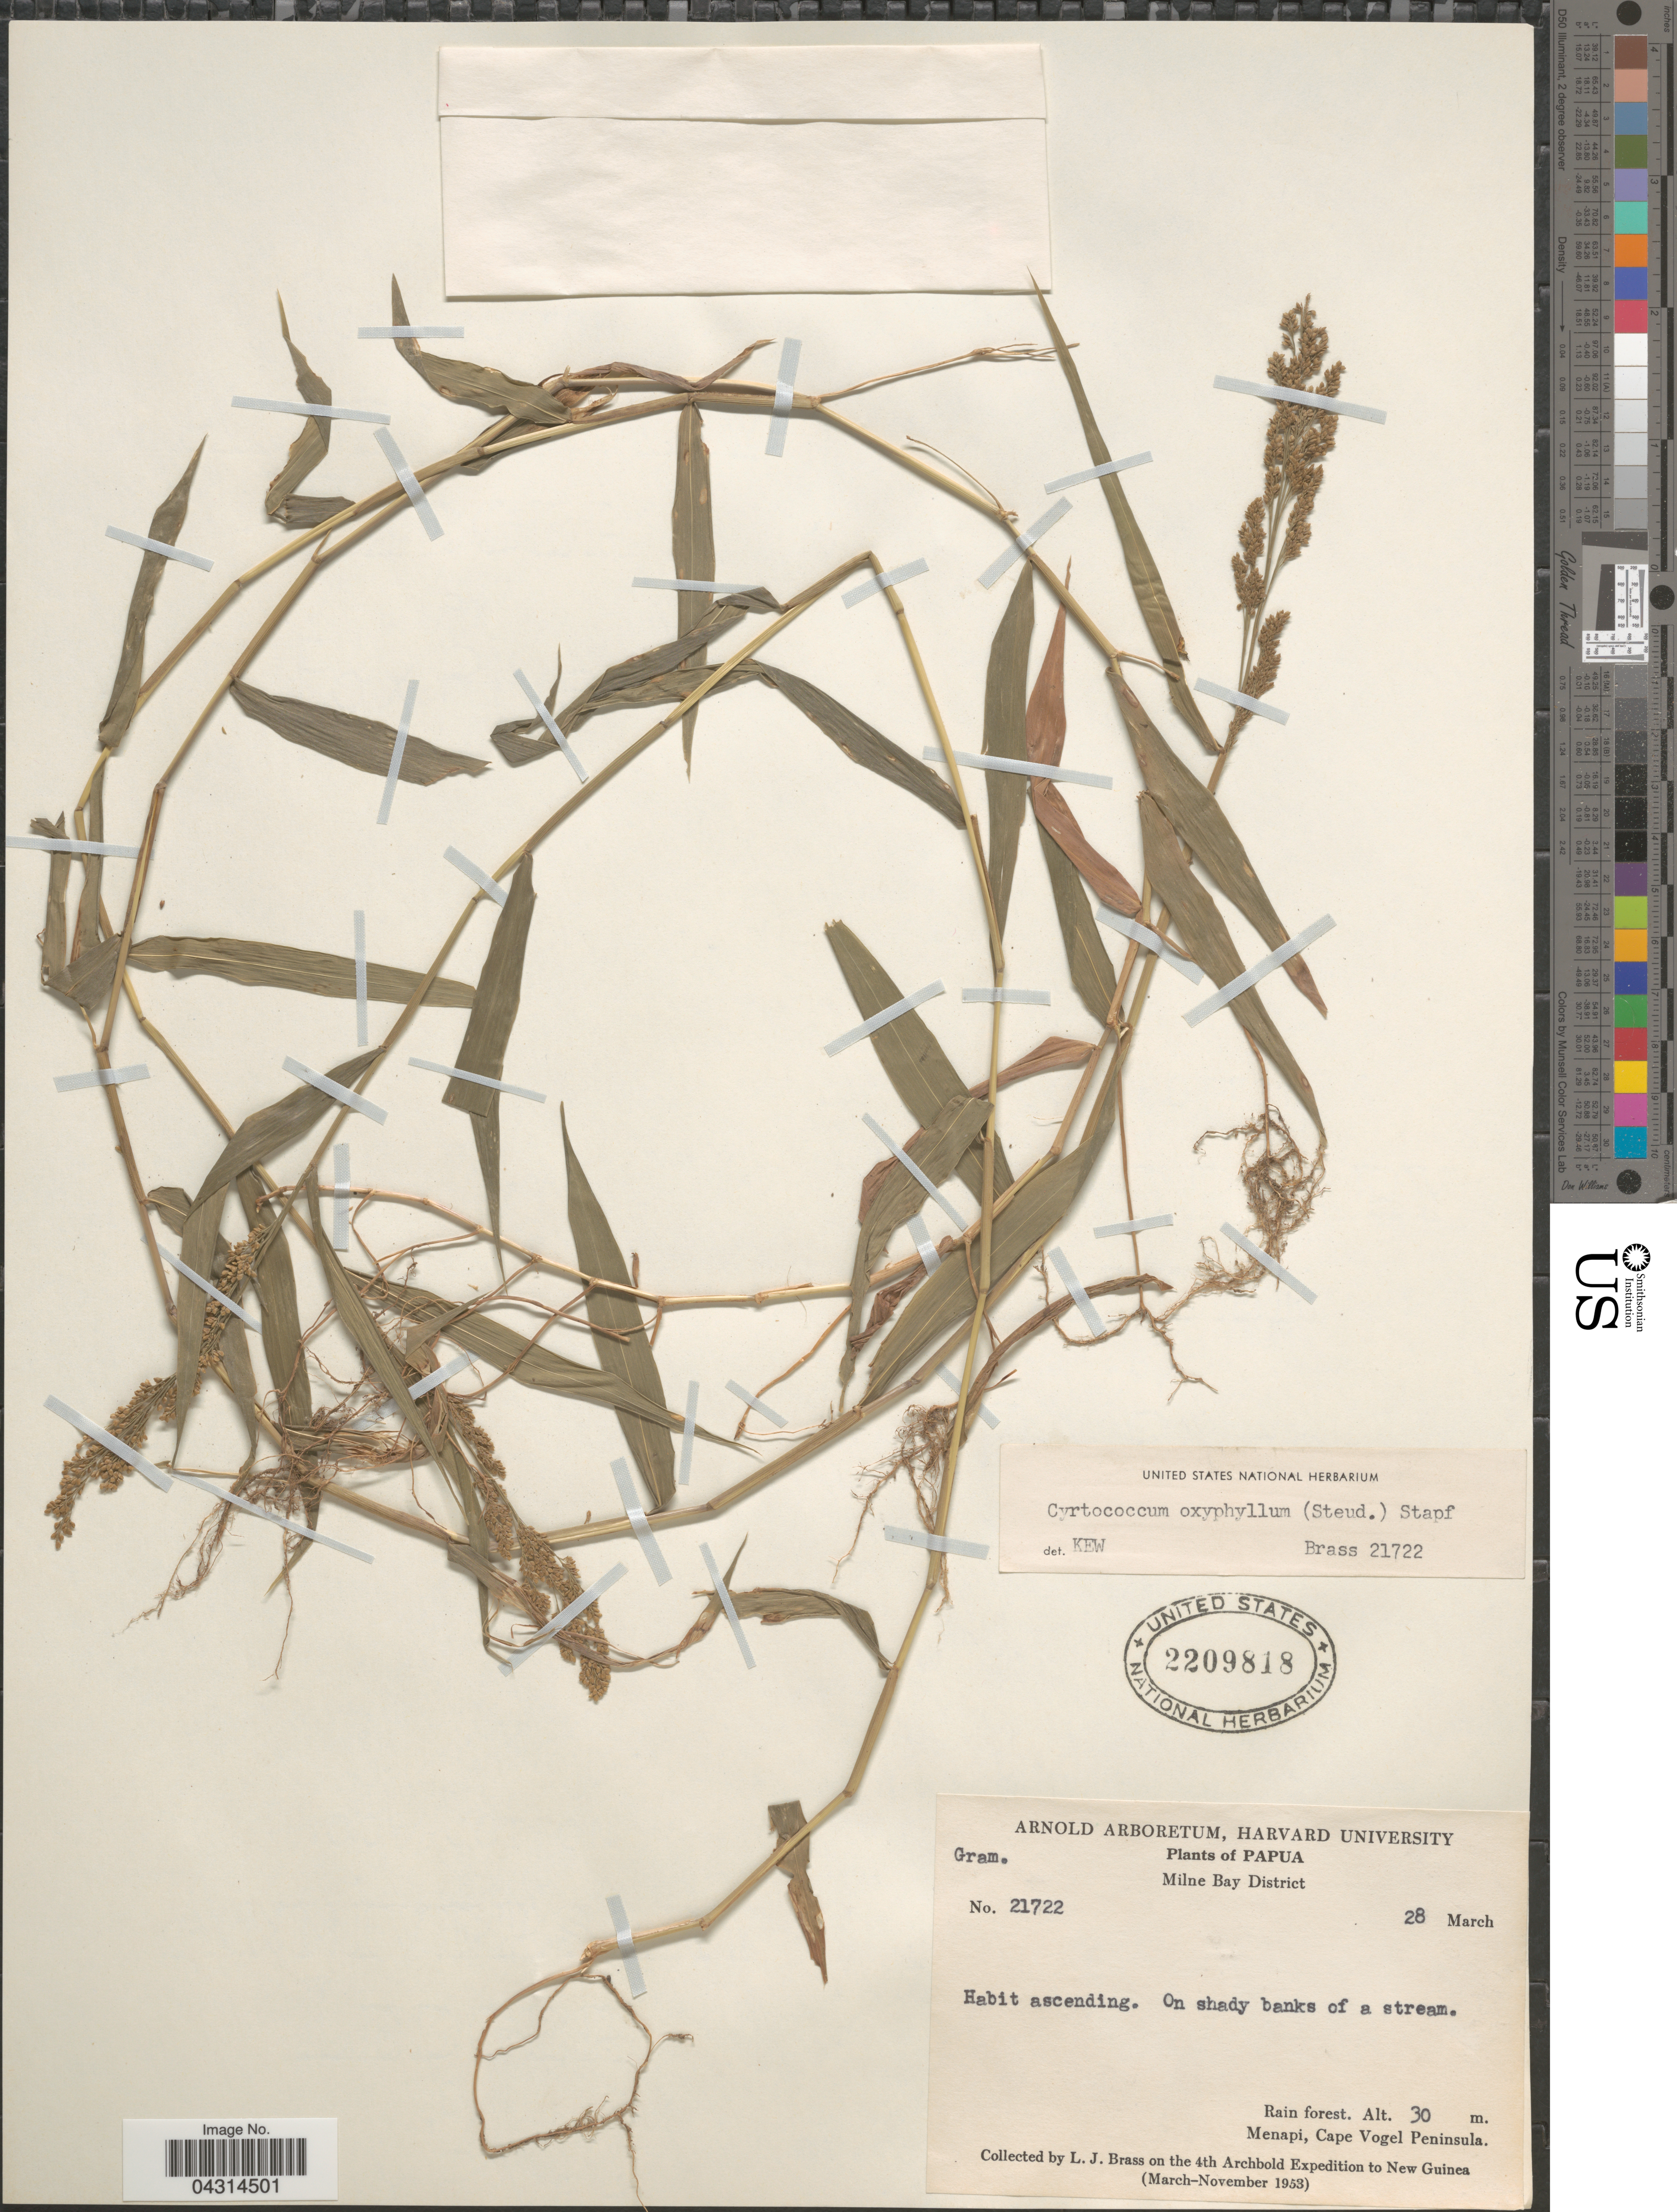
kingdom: Plantae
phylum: Tracheophyta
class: Liliopsida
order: Poales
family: Poaceae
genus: Cyrtococcum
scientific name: Cyrtococcum oxyphyllum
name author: (Steud.) Stapf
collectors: L. J. Brass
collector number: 21722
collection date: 1953-03-28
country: Papua New Guinea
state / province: Milne Bay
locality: Milne Bay District. On shady banks of stream. Rain forest. Menapi, Cape Vogel Peninsula. The 4th Archbold Expedition to New Guinea.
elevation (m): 30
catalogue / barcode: US 2209818